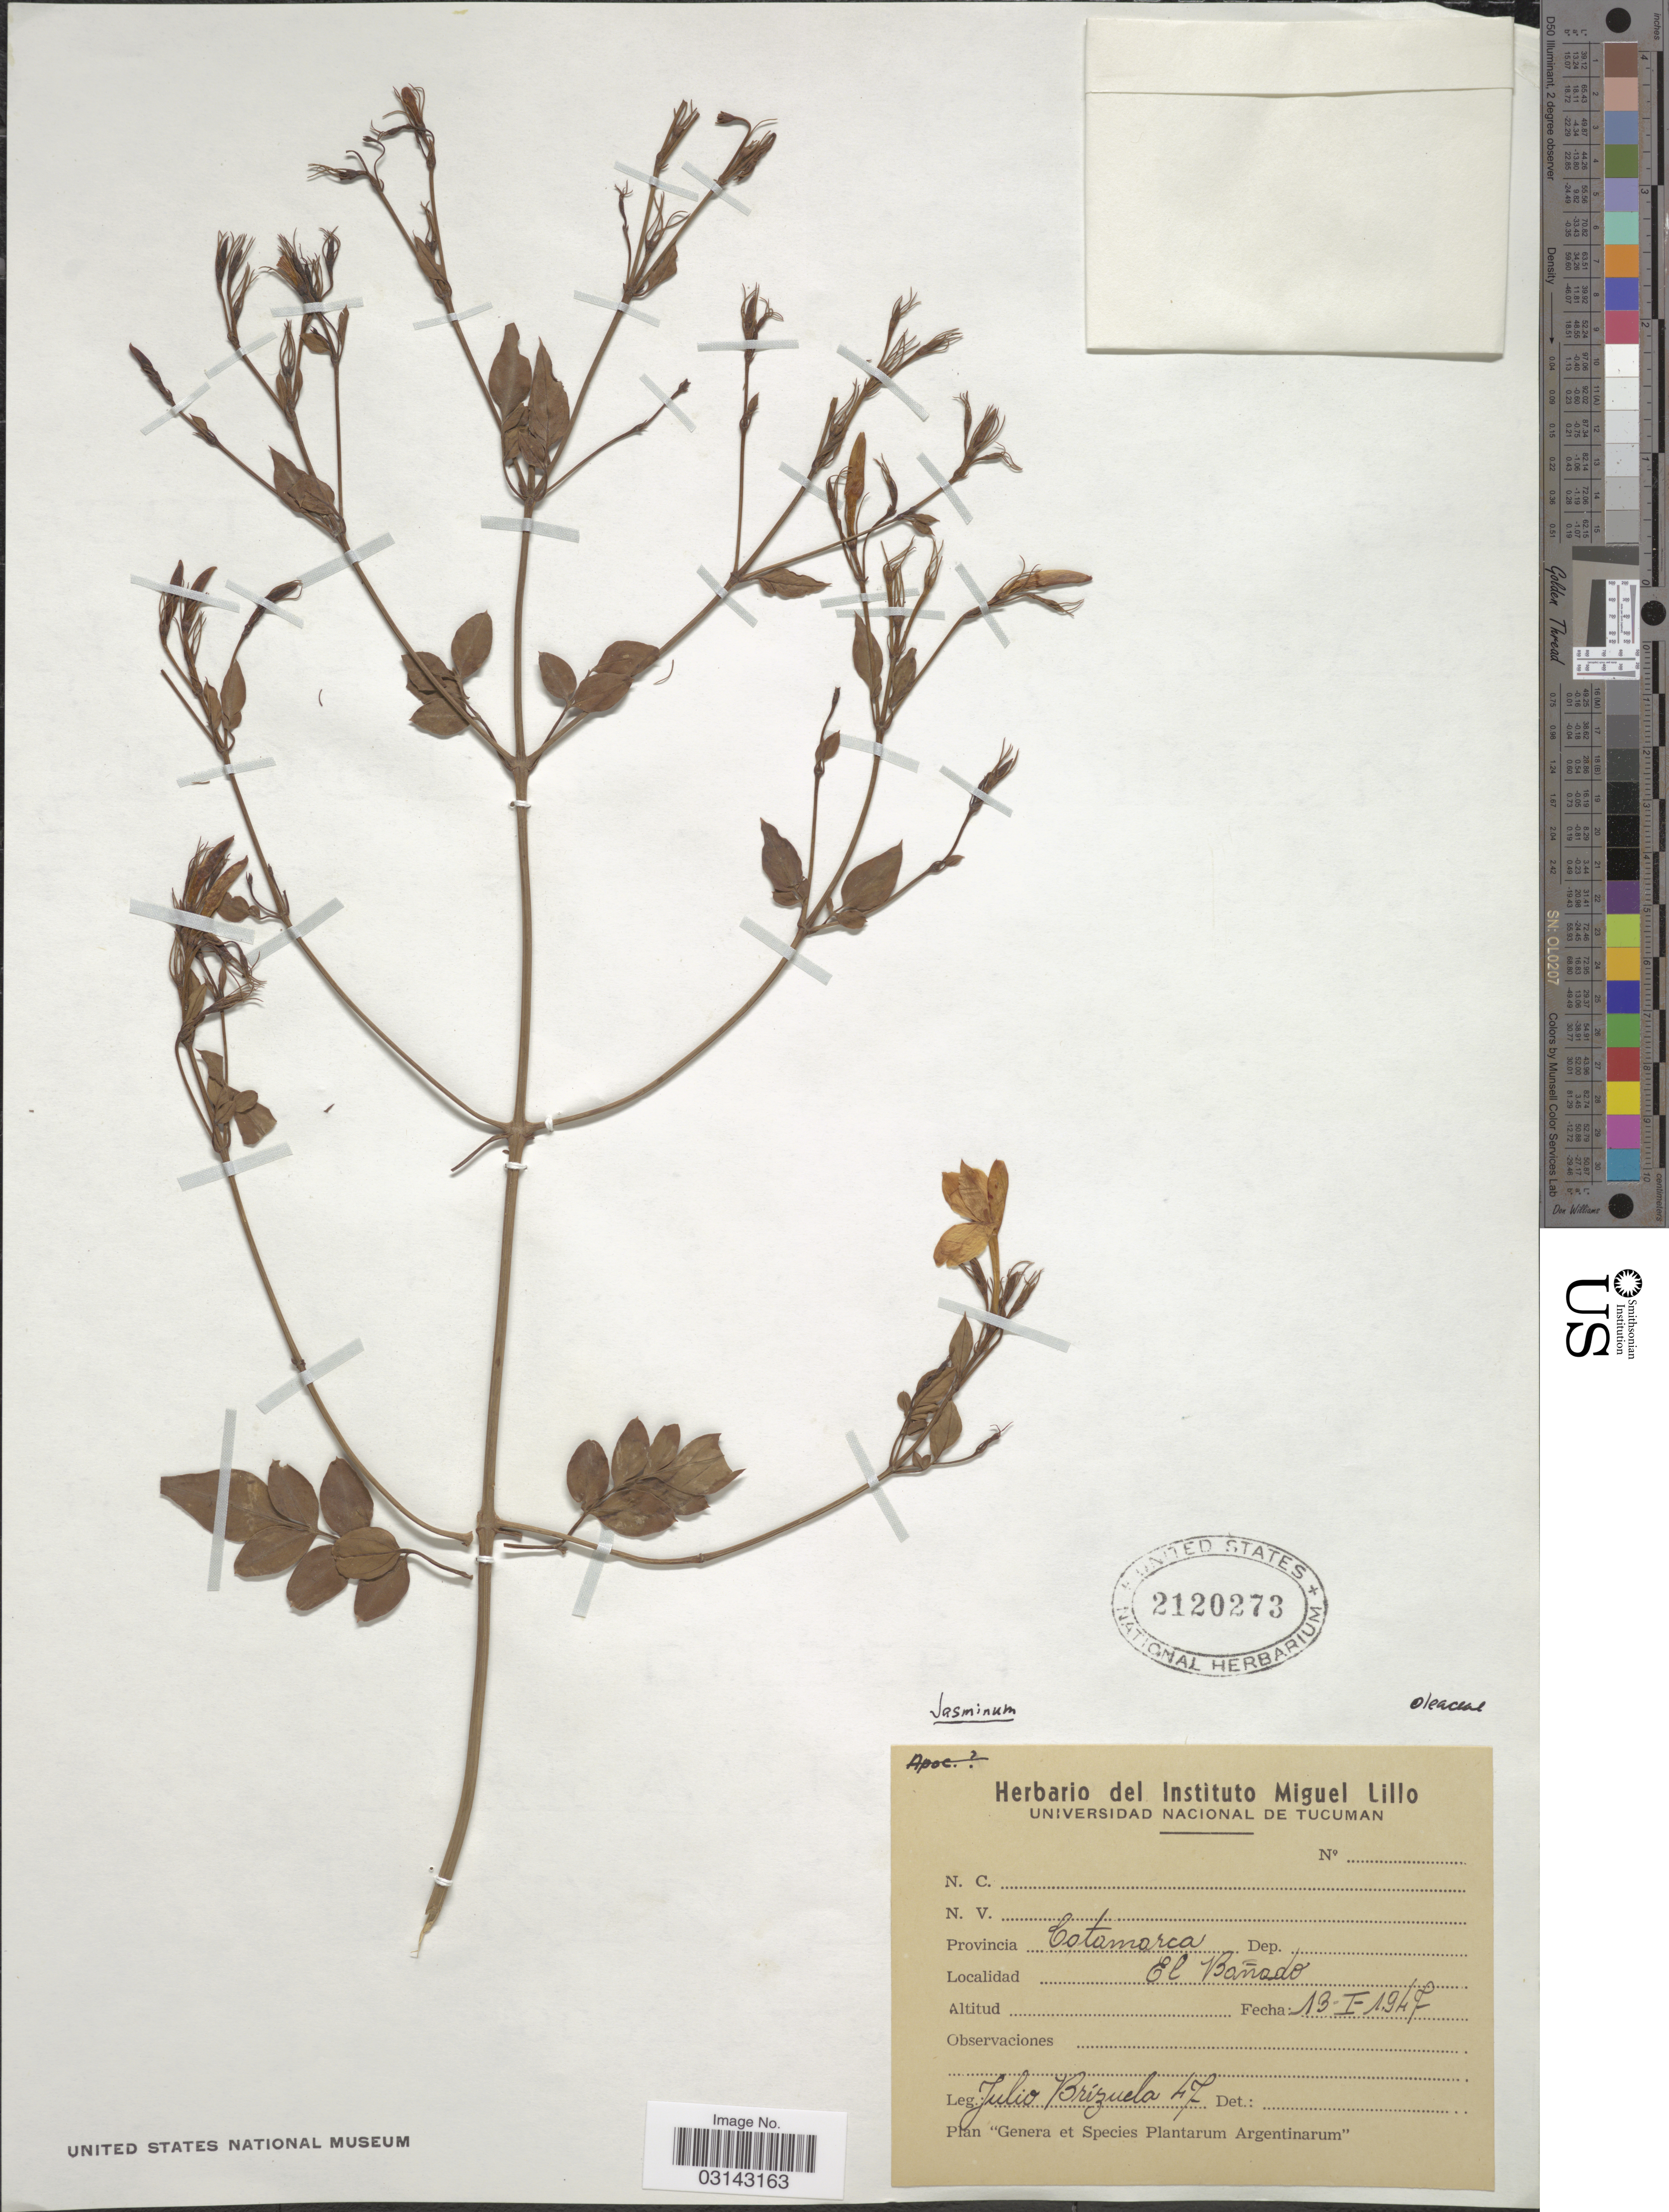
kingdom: Plantae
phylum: Tracheophyta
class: Magnoliopsida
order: Lamiales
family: Oleaceae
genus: Jasminum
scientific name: Jasminum sp.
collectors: J. Brizuela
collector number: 47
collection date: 1947-01-13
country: Argentina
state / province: Catamarca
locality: Provincia Catamarca. El Bañado.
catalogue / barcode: US 2120273